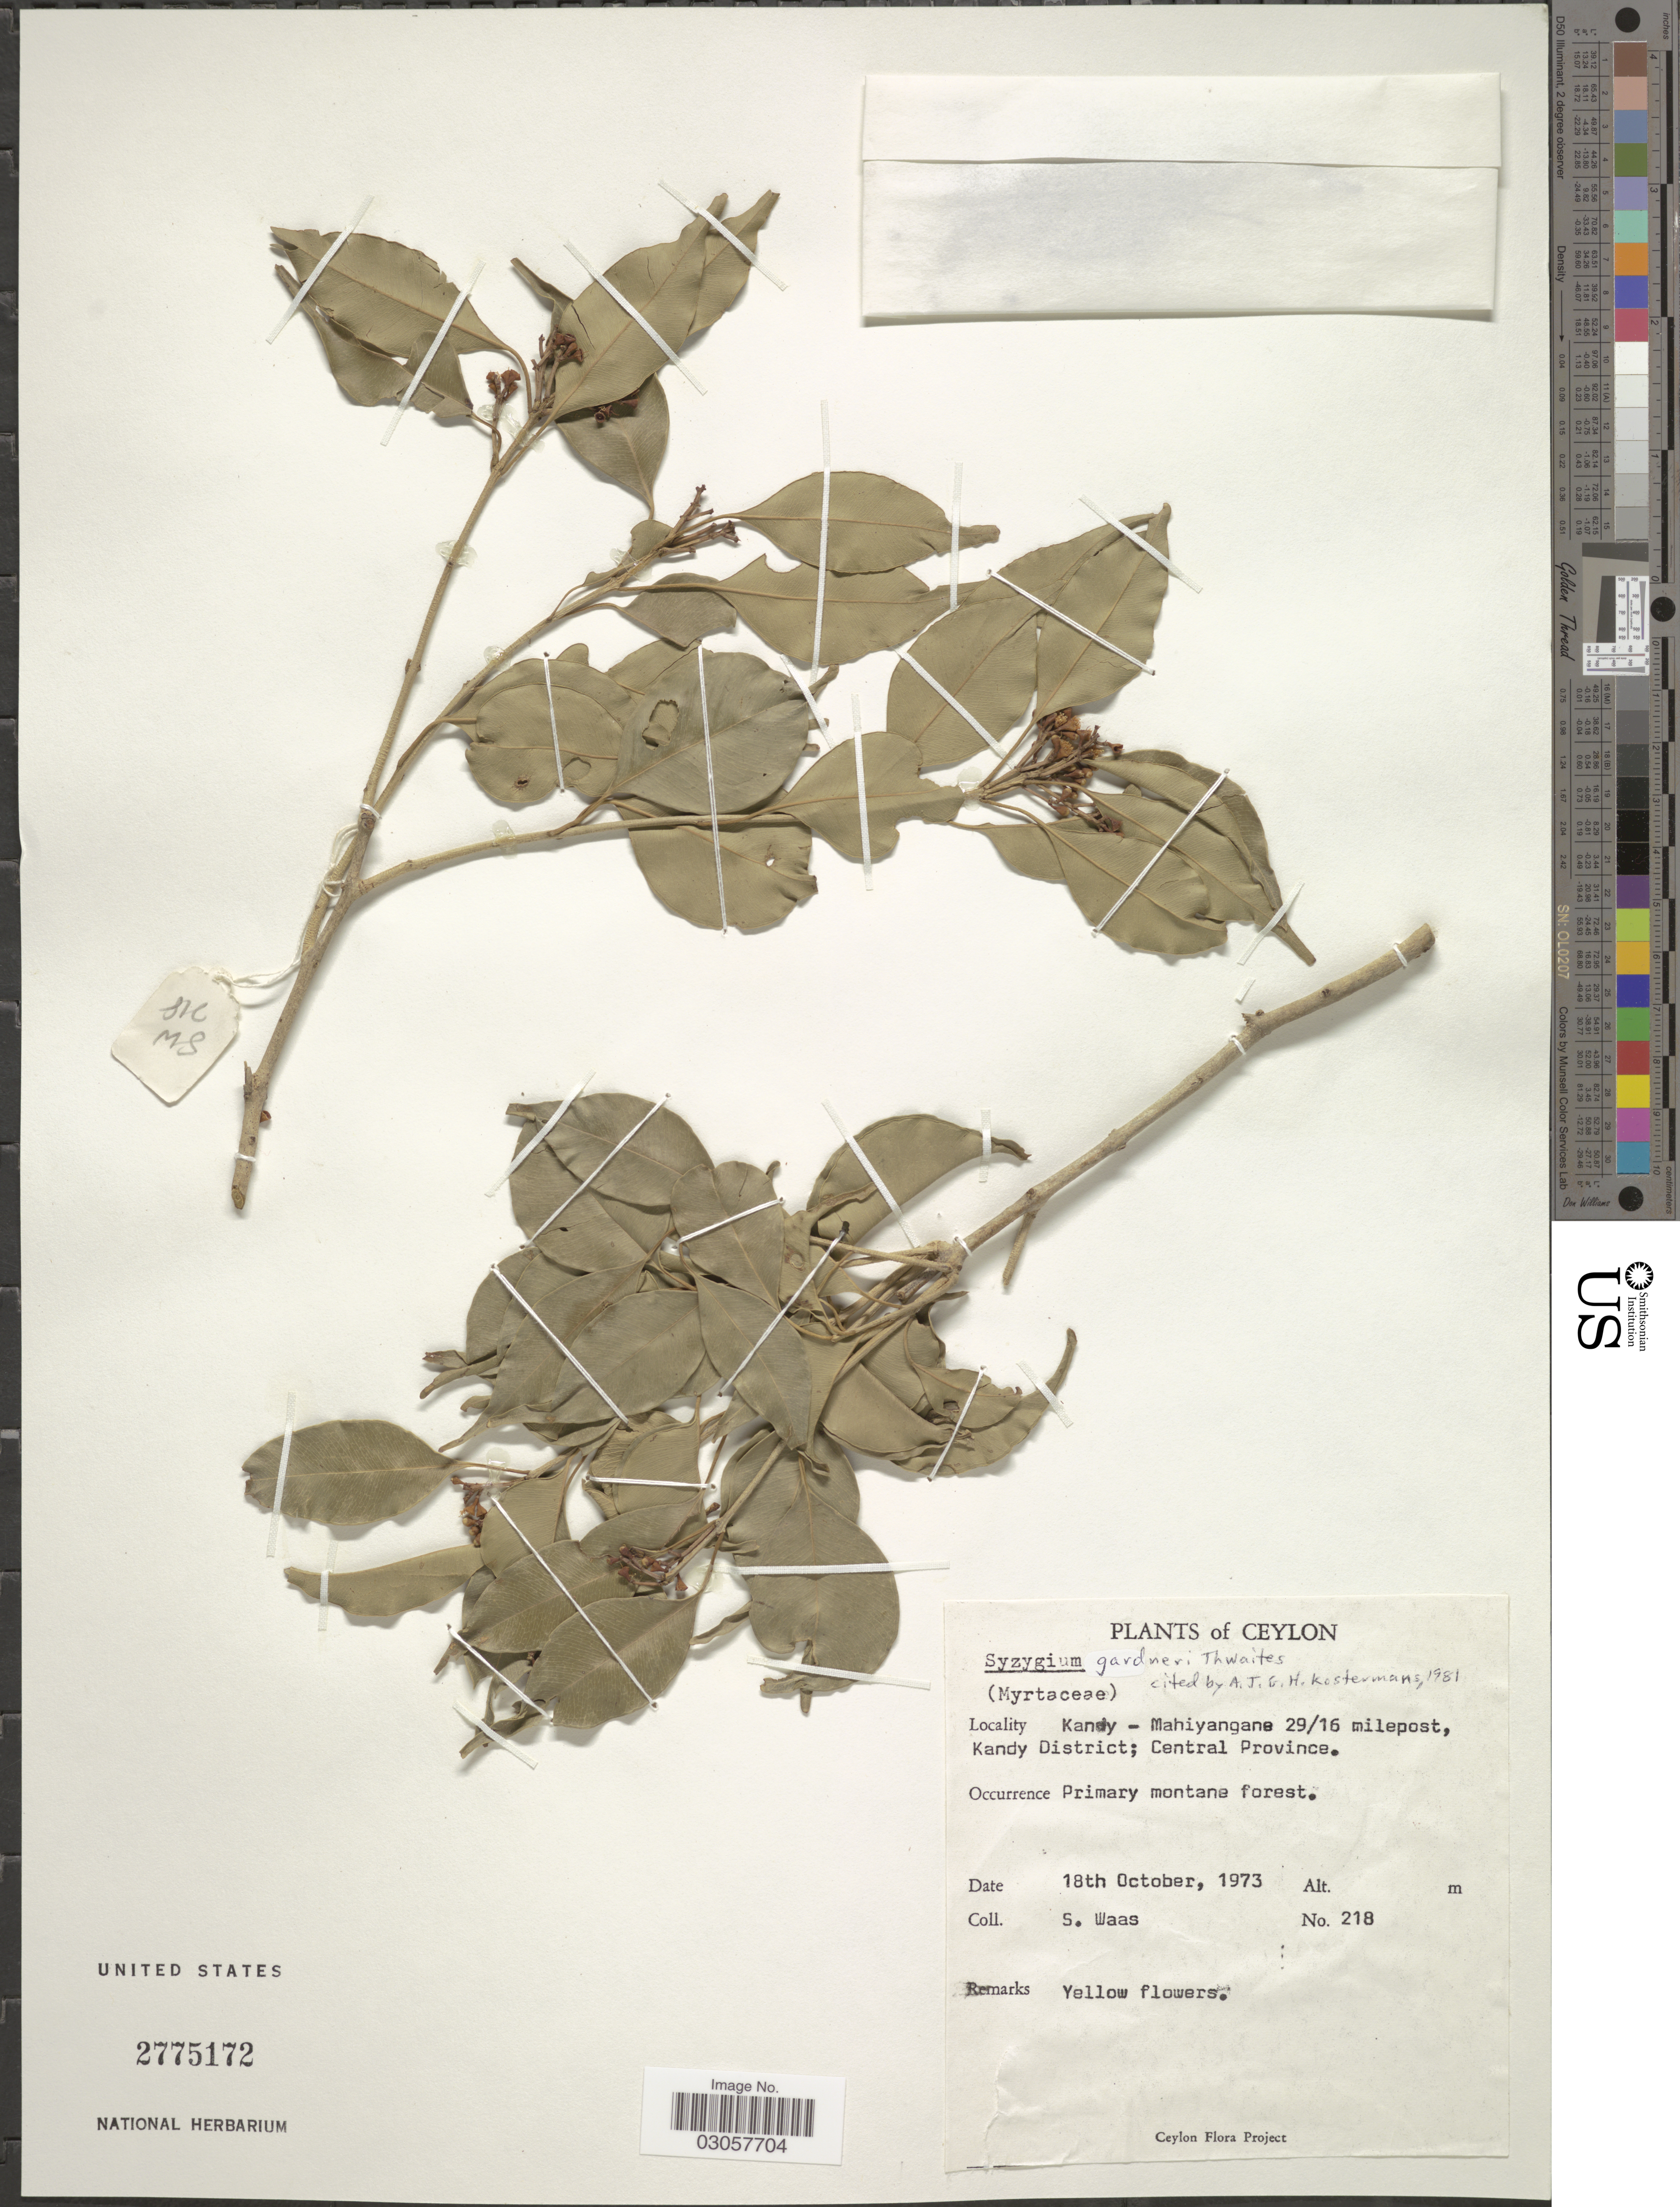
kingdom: Plantae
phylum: Tracheophyta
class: Magnoliopsida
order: Myrtales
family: Myrtaceae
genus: Syzygium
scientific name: Syzygium gardneri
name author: Thwaites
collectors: S. Waas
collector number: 218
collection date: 1973-10-18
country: Sri Lanka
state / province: Central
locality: Ceylon. Kandy - Mahiyangane 29/16 milepost, Kandy District.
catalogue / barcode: US 2775172